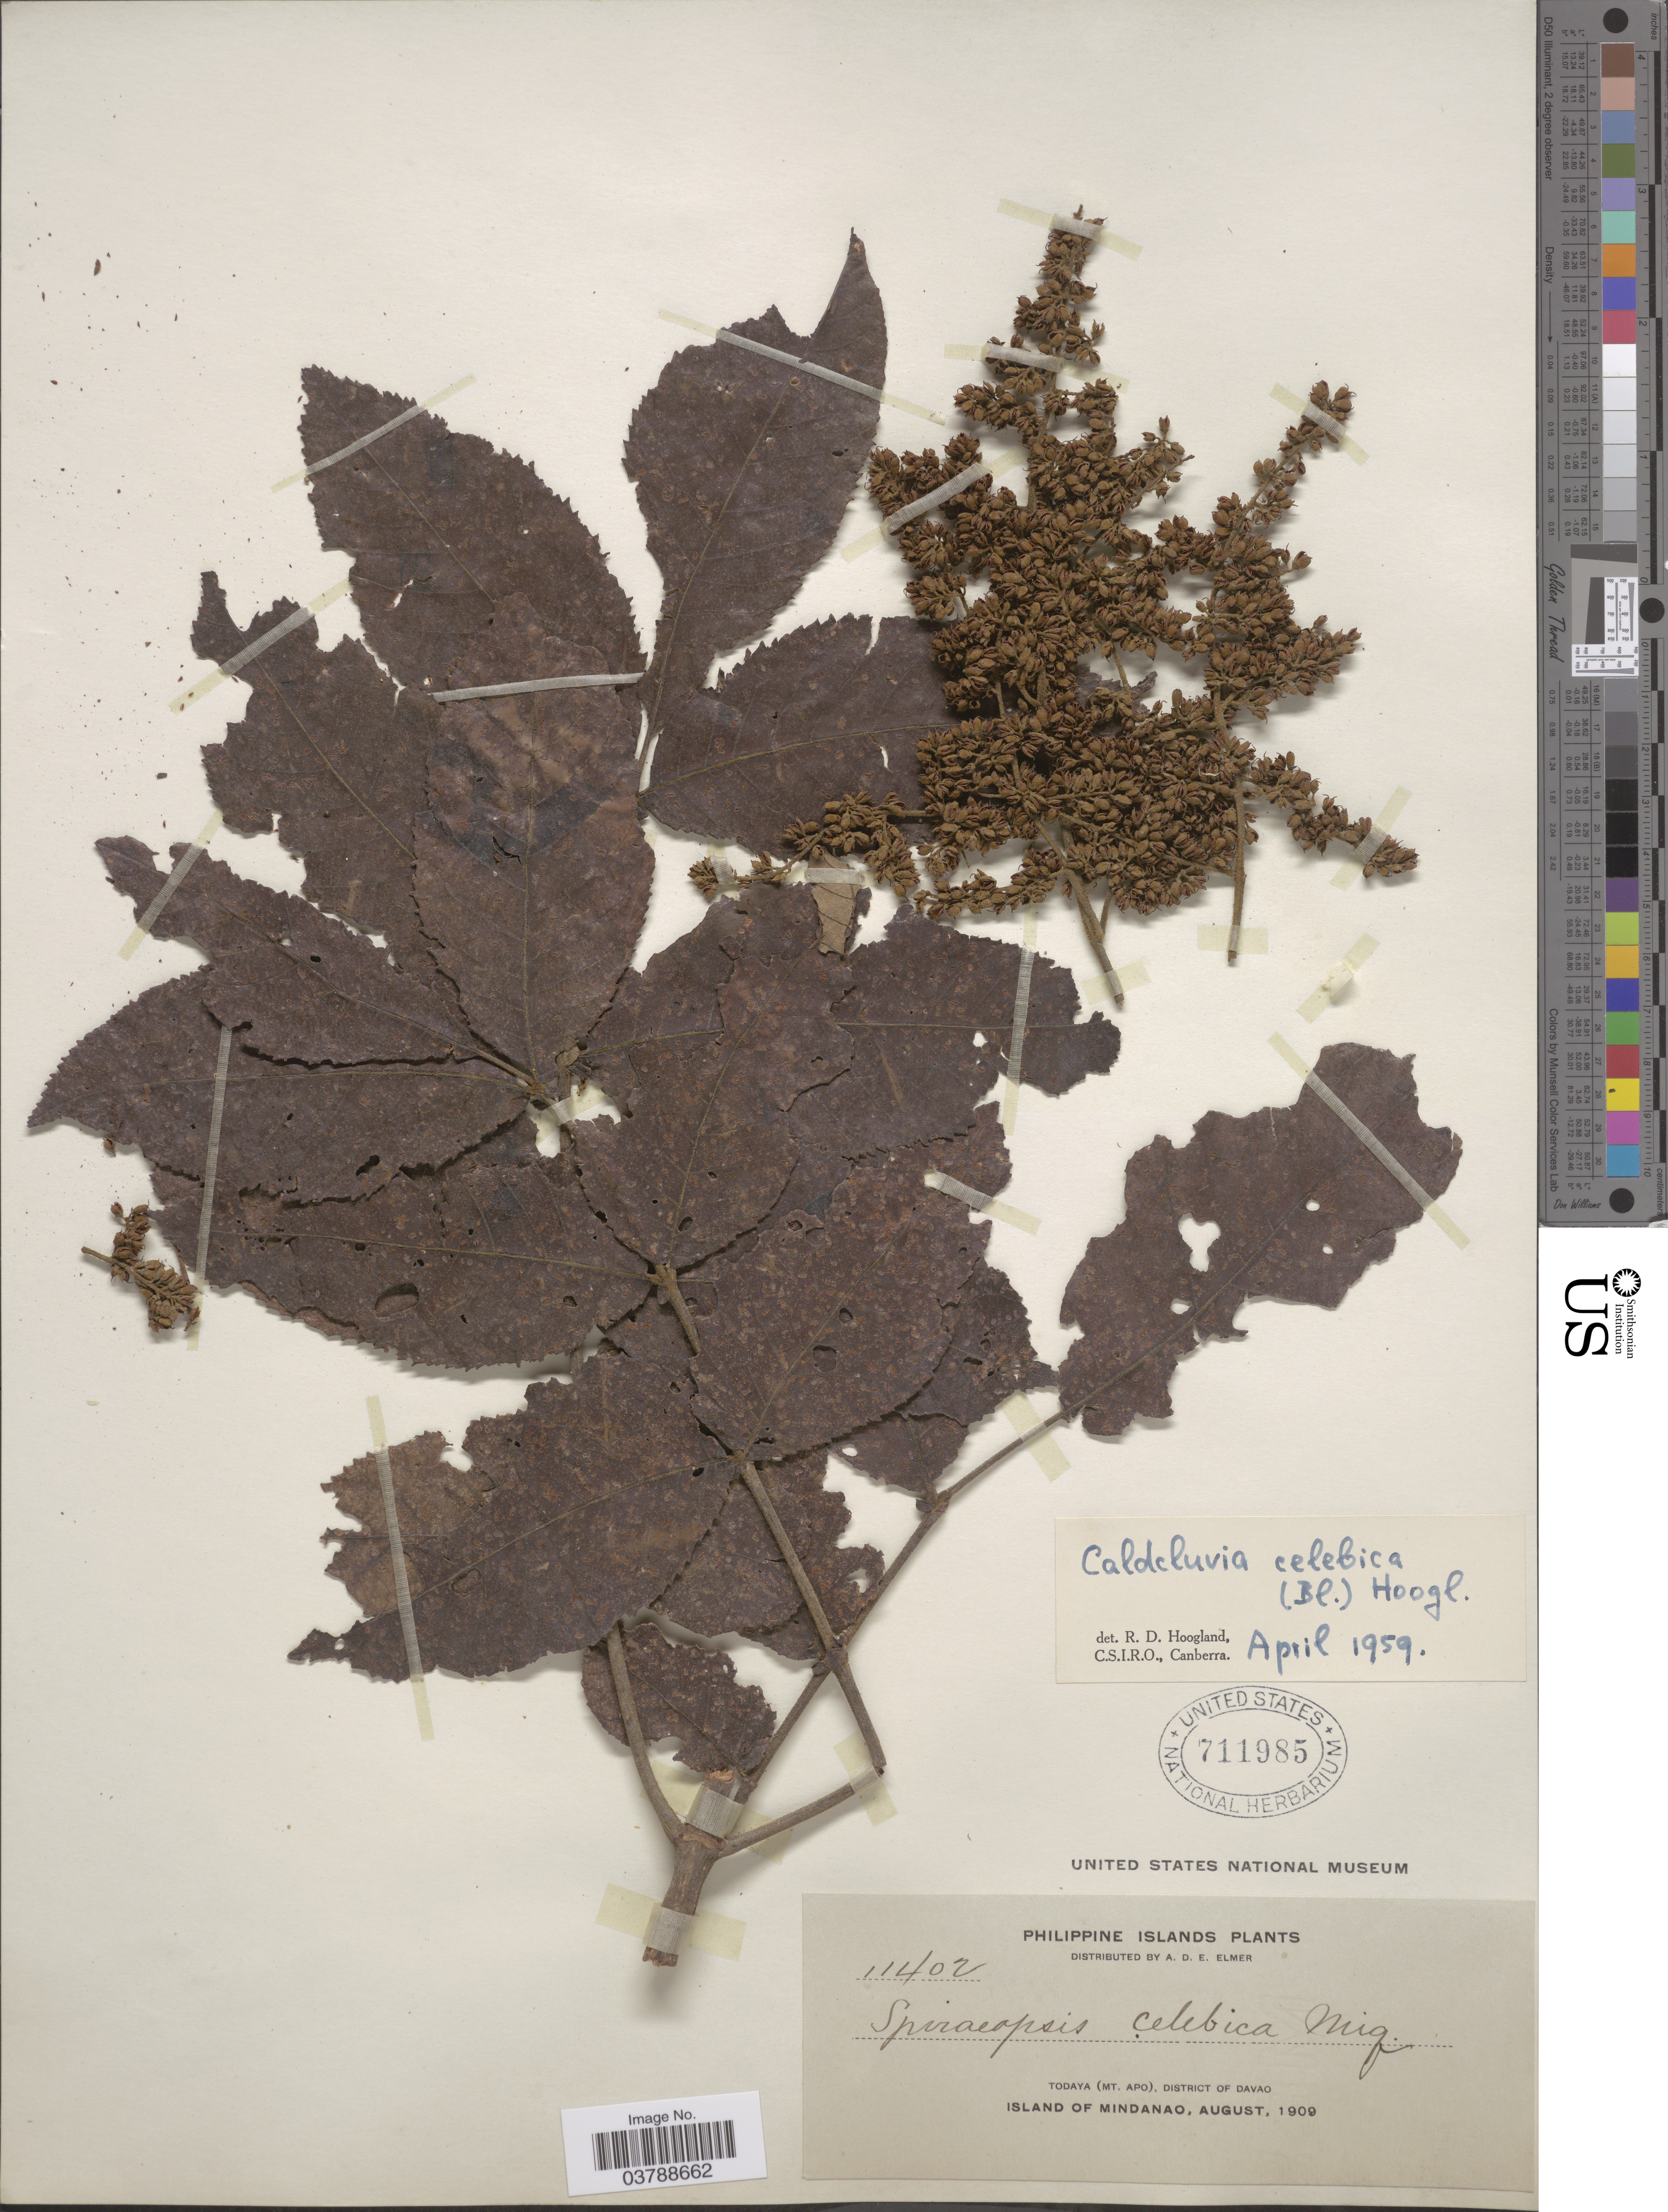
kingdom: Plantae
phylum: Tracheophyta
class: Magnoliopsida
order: Oxalidales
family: Cunoniaceae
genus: Caldcluvia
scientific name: Caldcluvia celebica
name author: (Blume) Hoogland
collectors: A. D. E. Elmer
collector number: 11402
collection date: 1909-08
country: Philippines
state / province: Davao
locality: Philippine Islands. Todaya ( Mt. Apo), District of Davao. Island of Mindanao.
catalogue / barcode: US 711985